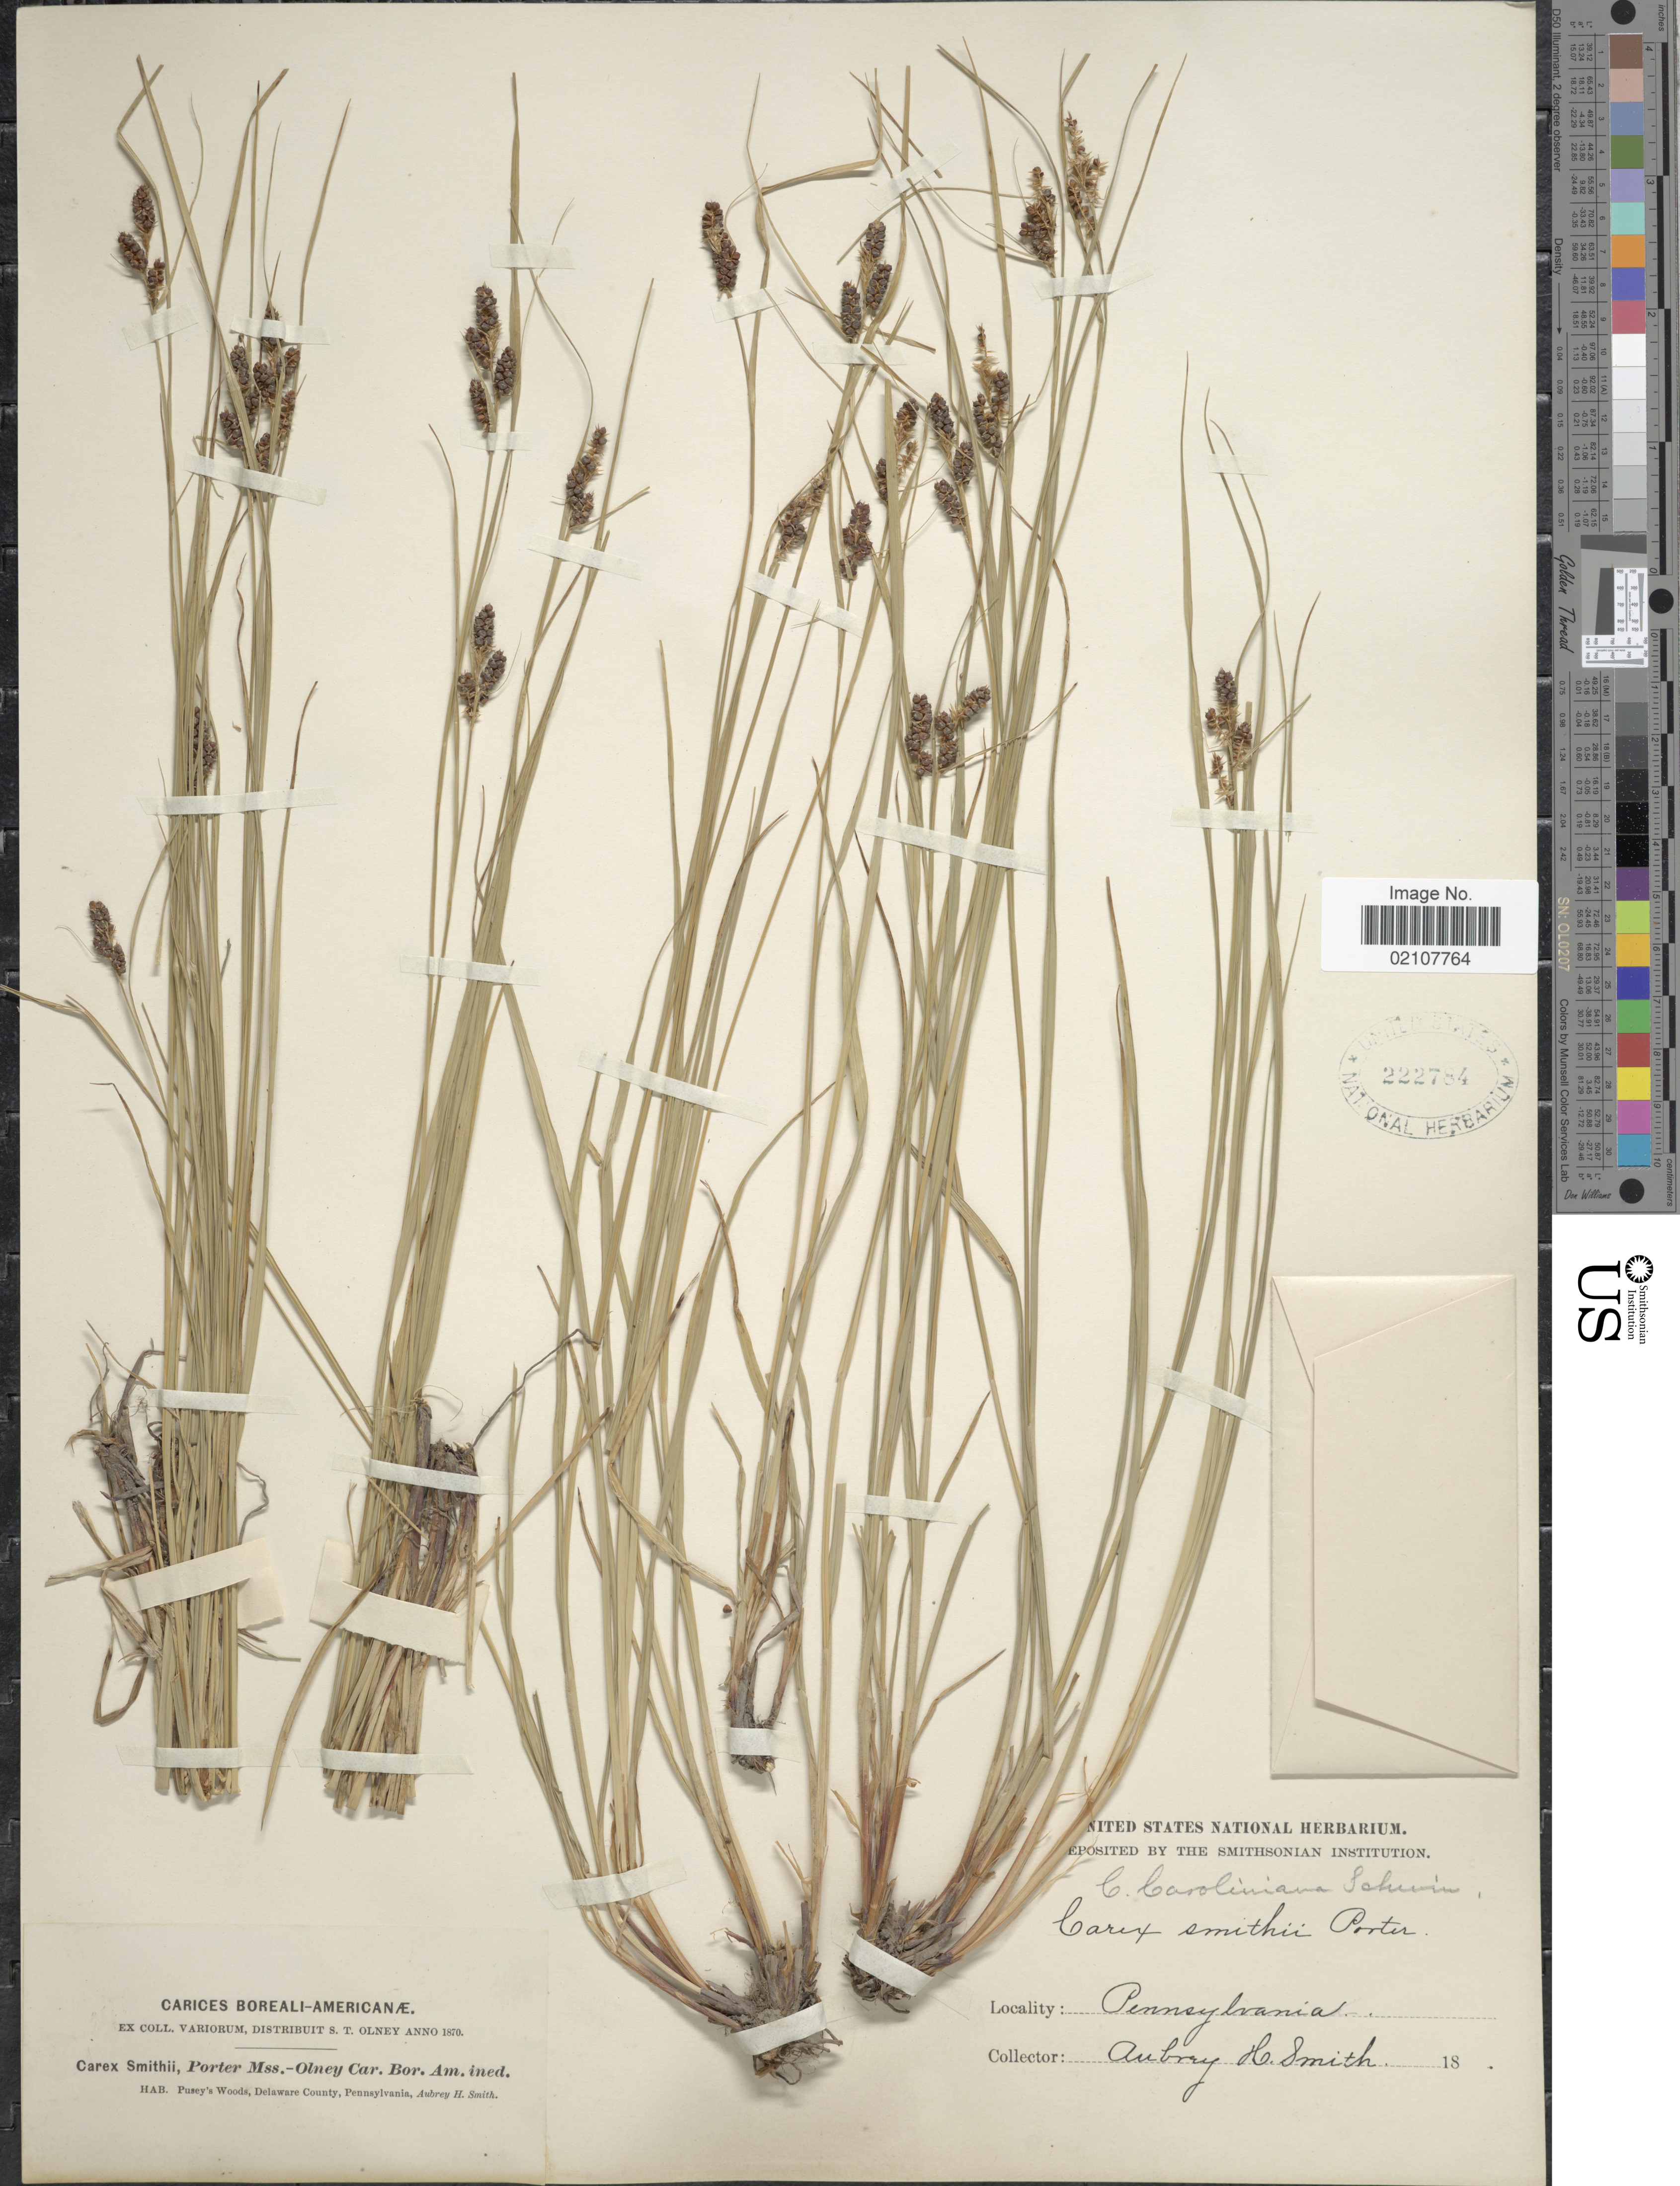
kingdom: Plantae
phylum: Tracheophyta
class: Liliopsida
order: Poales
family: Cyperaceae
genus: Carex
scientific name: Carex caroliniana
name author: Schwein.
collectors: A. H. Smith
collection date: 1870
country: United States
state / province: Pennsylvania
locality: Pennsylvannia. Pusey's Woods, Delaware County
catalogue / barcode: US 222784